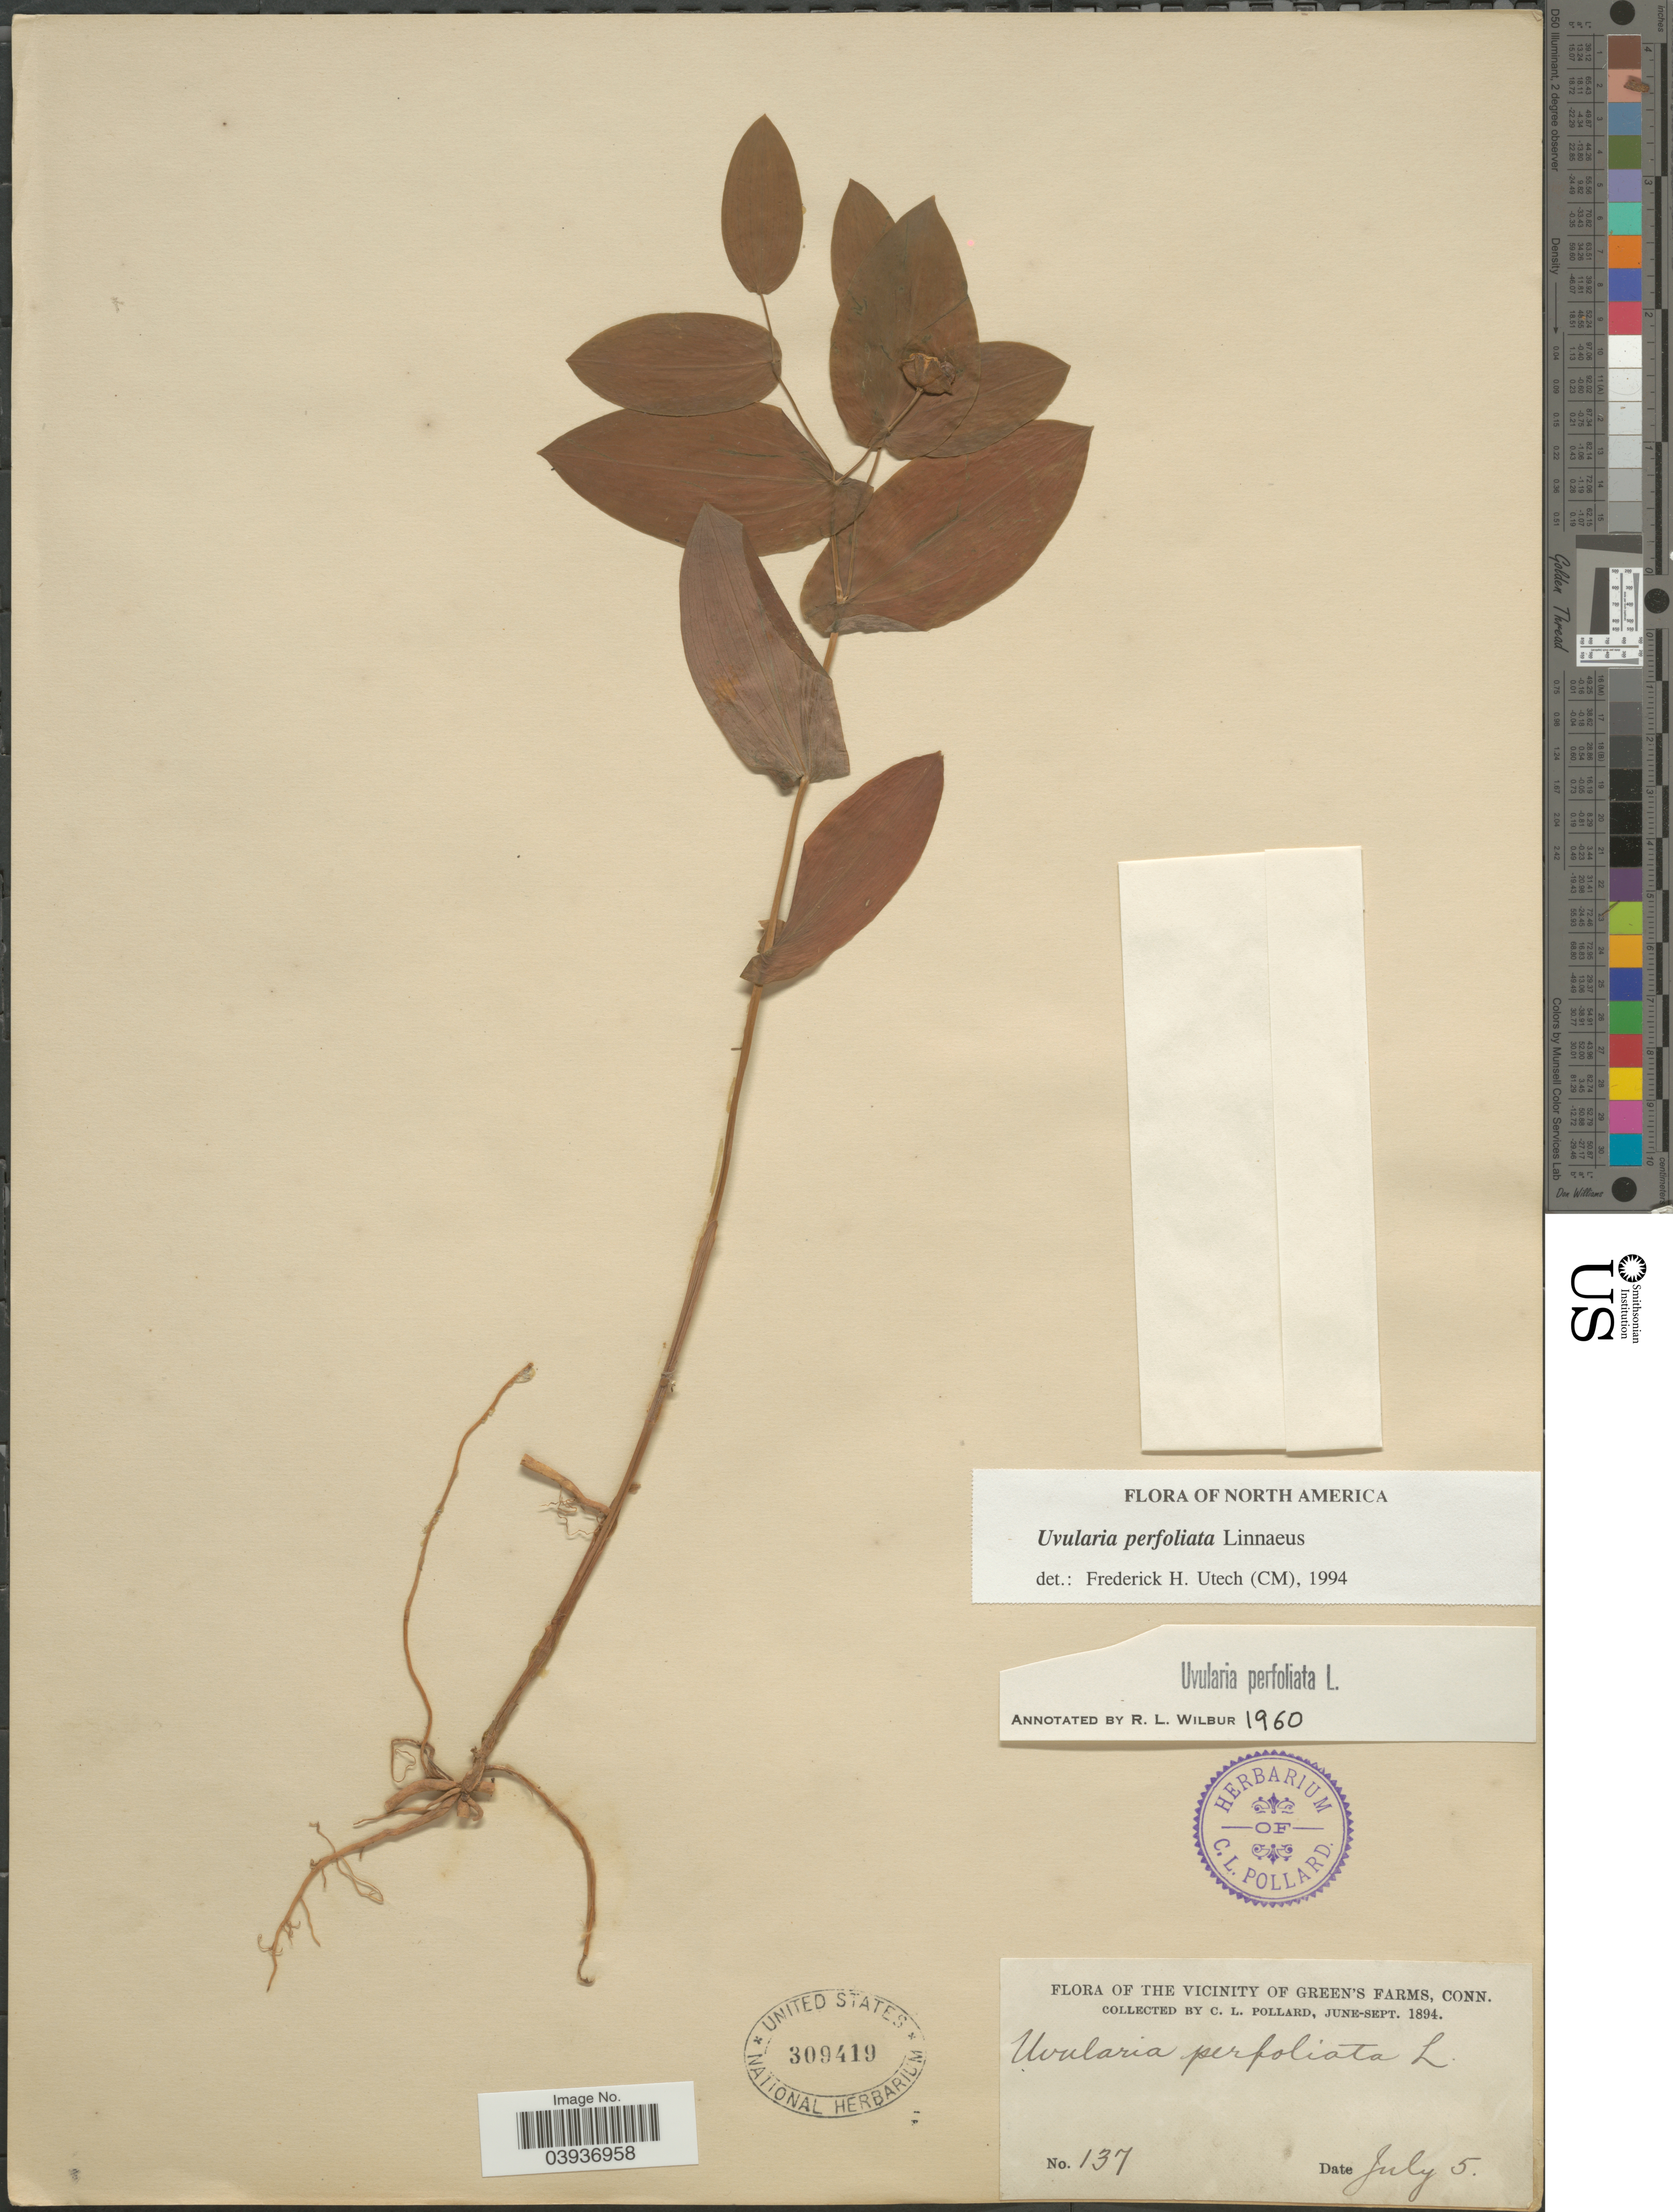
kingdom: Plantae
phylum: Tracheophyta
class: Liliopsida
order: Liliales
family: Colchicaceae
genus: Uvularia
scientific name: Uvularia perfoliata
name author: L.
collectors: C. L. Pollard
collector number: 137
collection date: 1894-07-05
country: United States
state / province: Connecticut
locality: The Vicinity of Green's Farms.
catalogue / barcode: US 309419